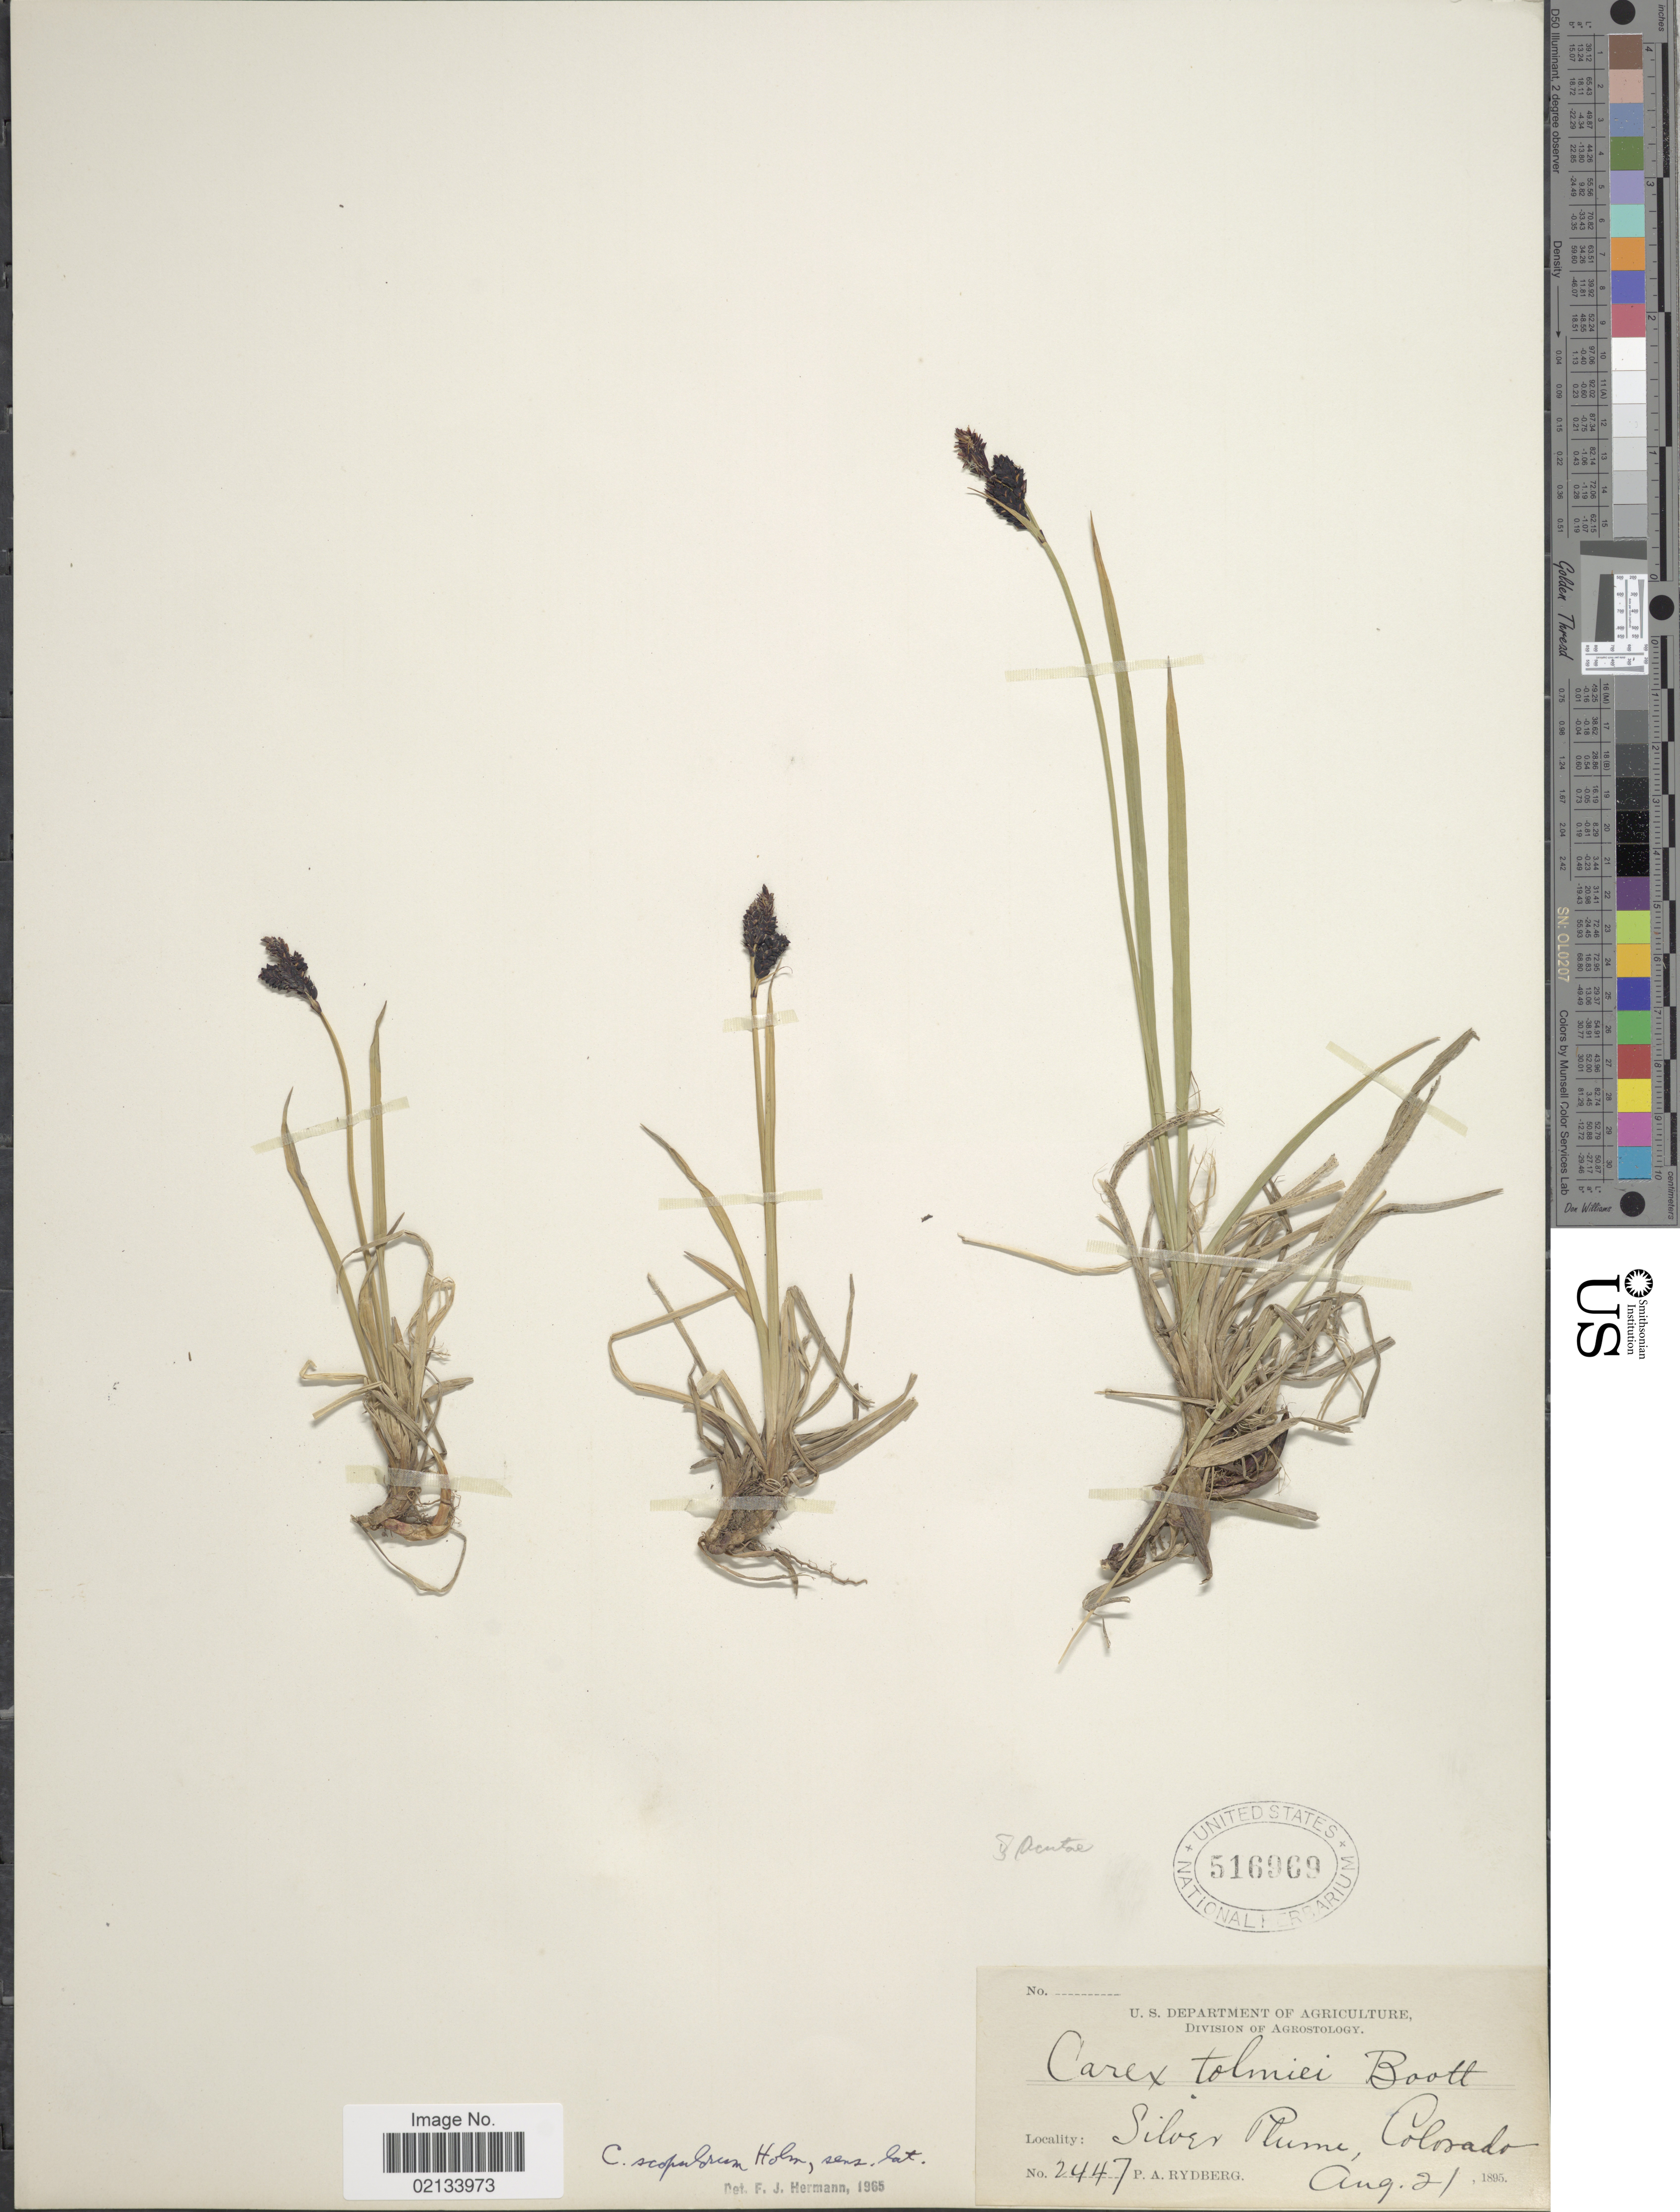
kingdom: Plantae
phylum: Tracheophyta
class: Liliopsida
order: Poales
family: Cyperaceae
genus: Carex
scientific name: Carex scopulorum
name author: Holm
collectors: P. A. Rydberg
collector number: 2447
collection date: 1895-08-21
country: United States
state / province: Colorado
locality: Silver Plume.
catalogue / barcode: US 516969